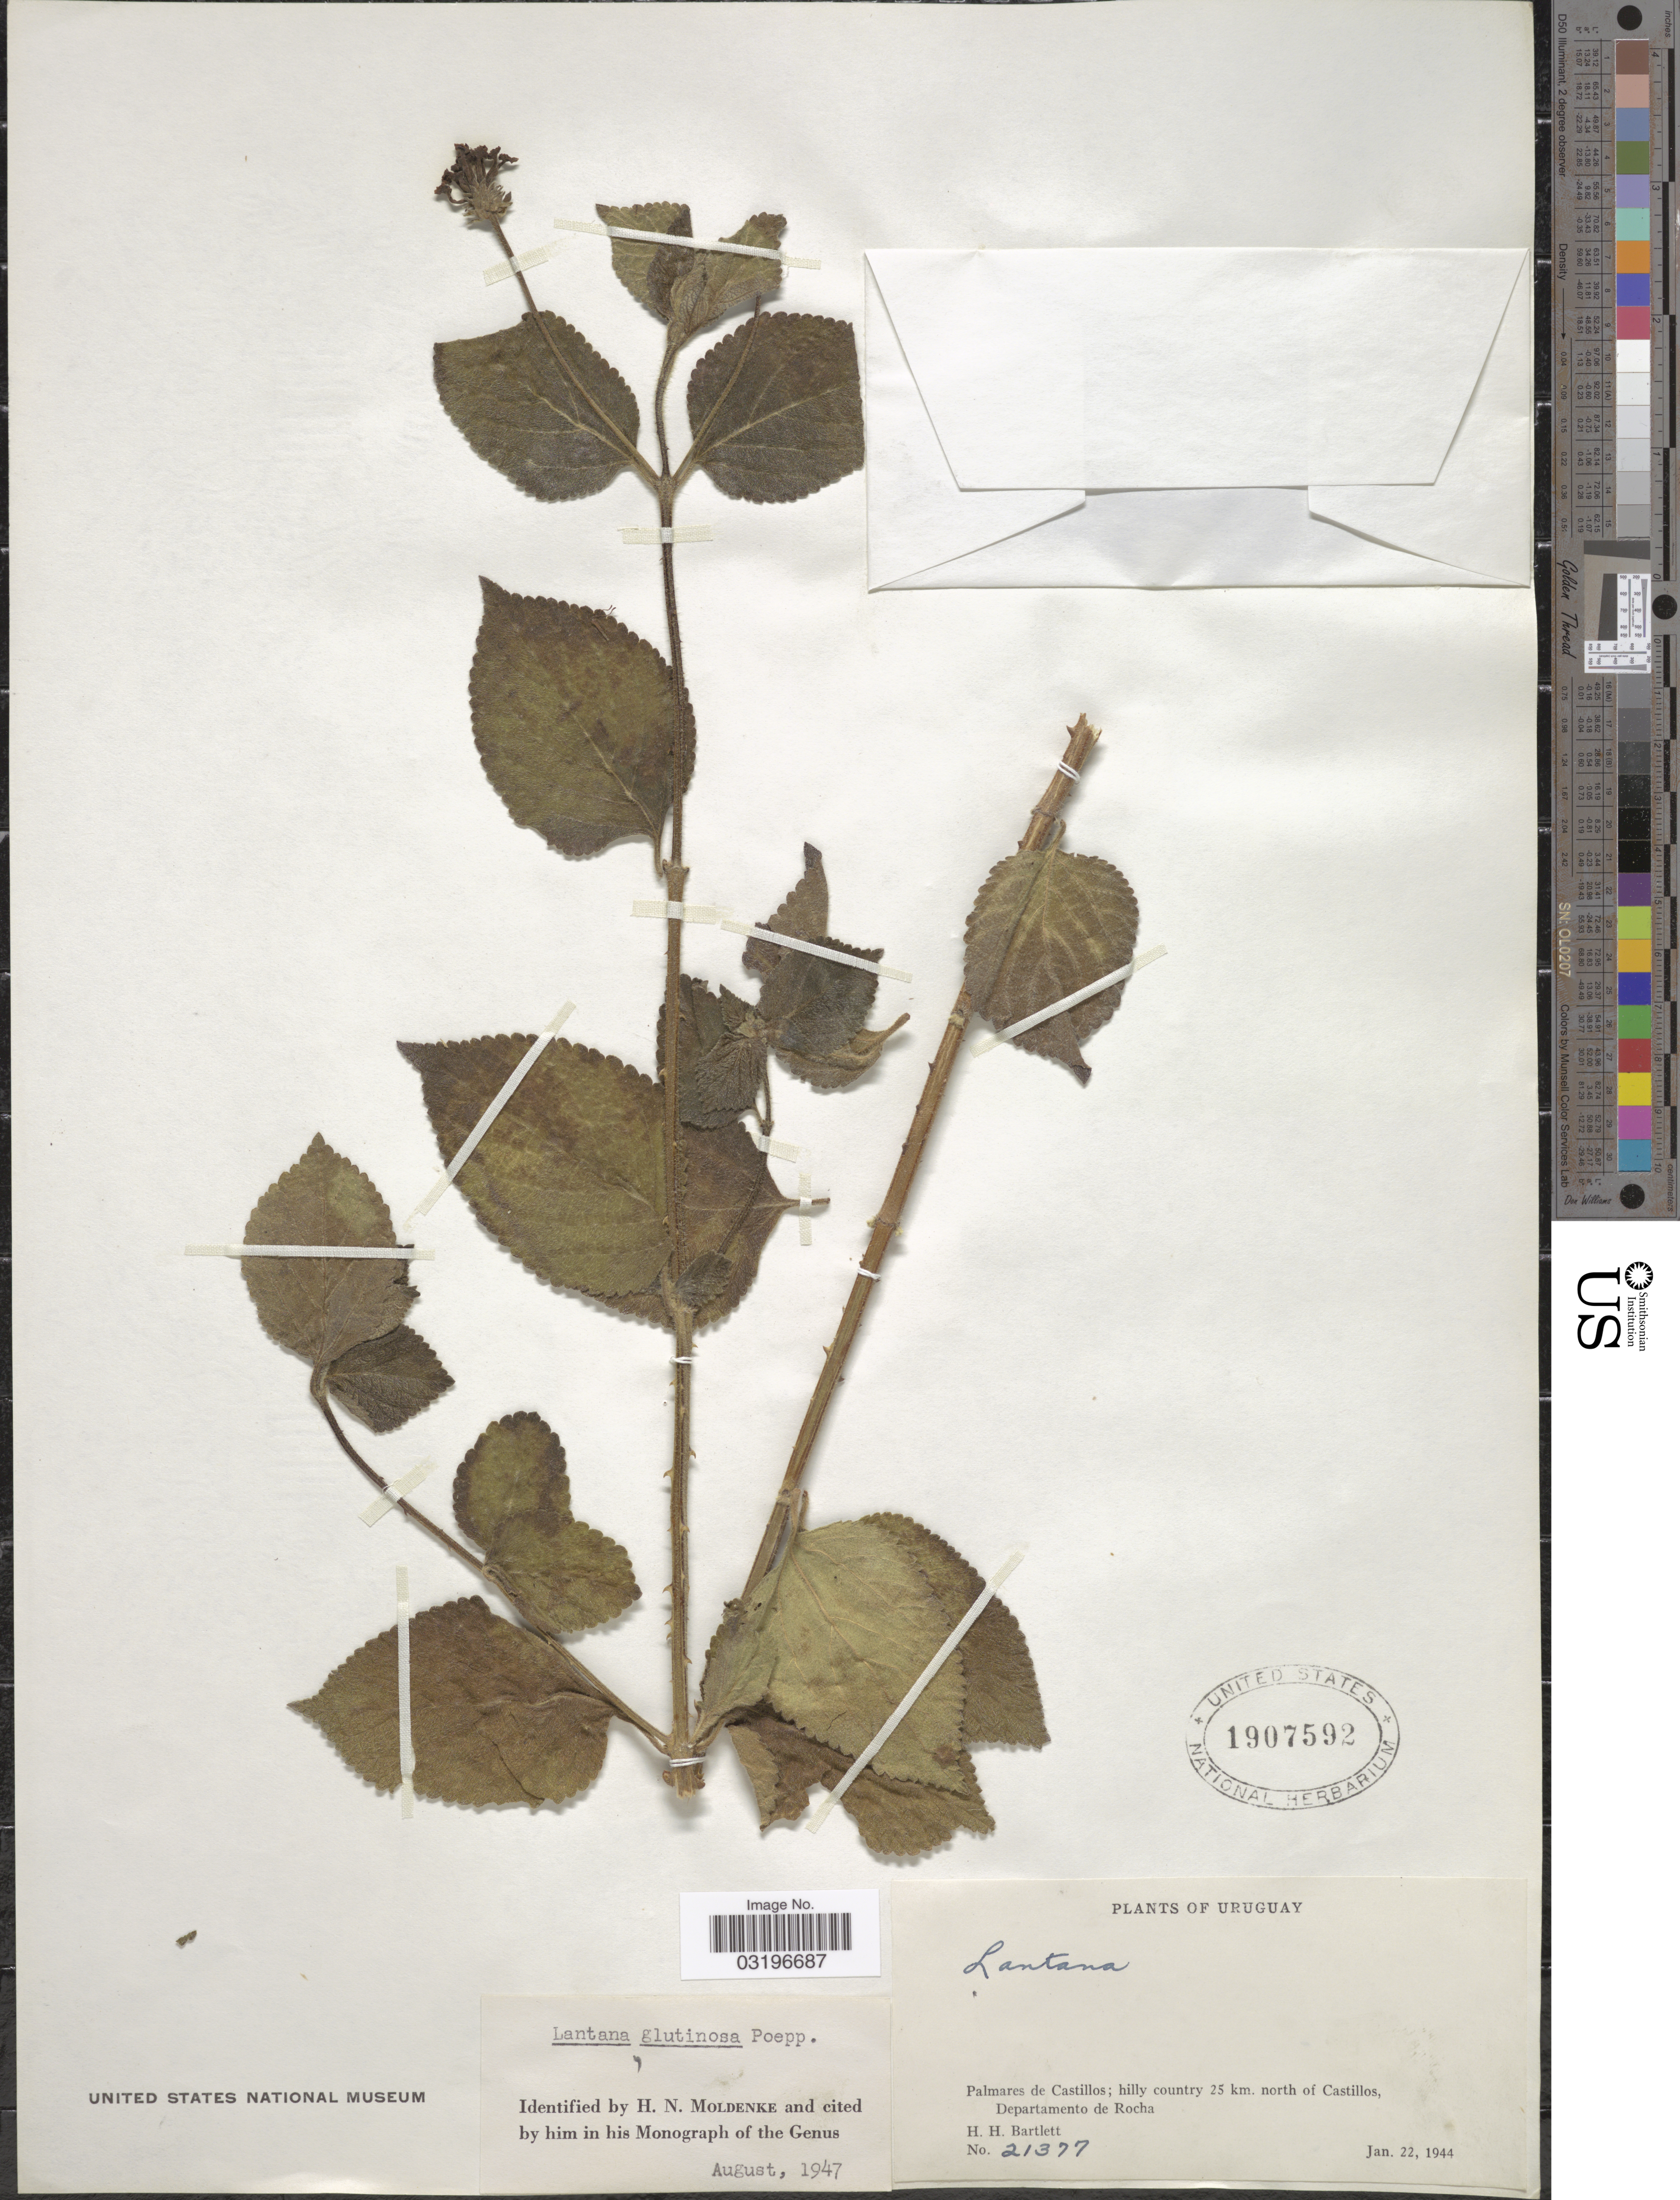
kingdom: Plantae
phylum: Tracheophyta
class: Magnoliopsida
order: Lamiales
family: Verbenaceae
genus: Lantana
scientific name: Lantana glutinosa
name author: Poepp.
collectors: H. H. Bartlett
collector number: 21377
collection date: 1944-01-22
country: Uruguay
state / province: Rocha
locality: Palmares de Castillos; hilly country 25 km. north of Castillos, Departamento de Rocha.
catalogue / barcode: US 1907592